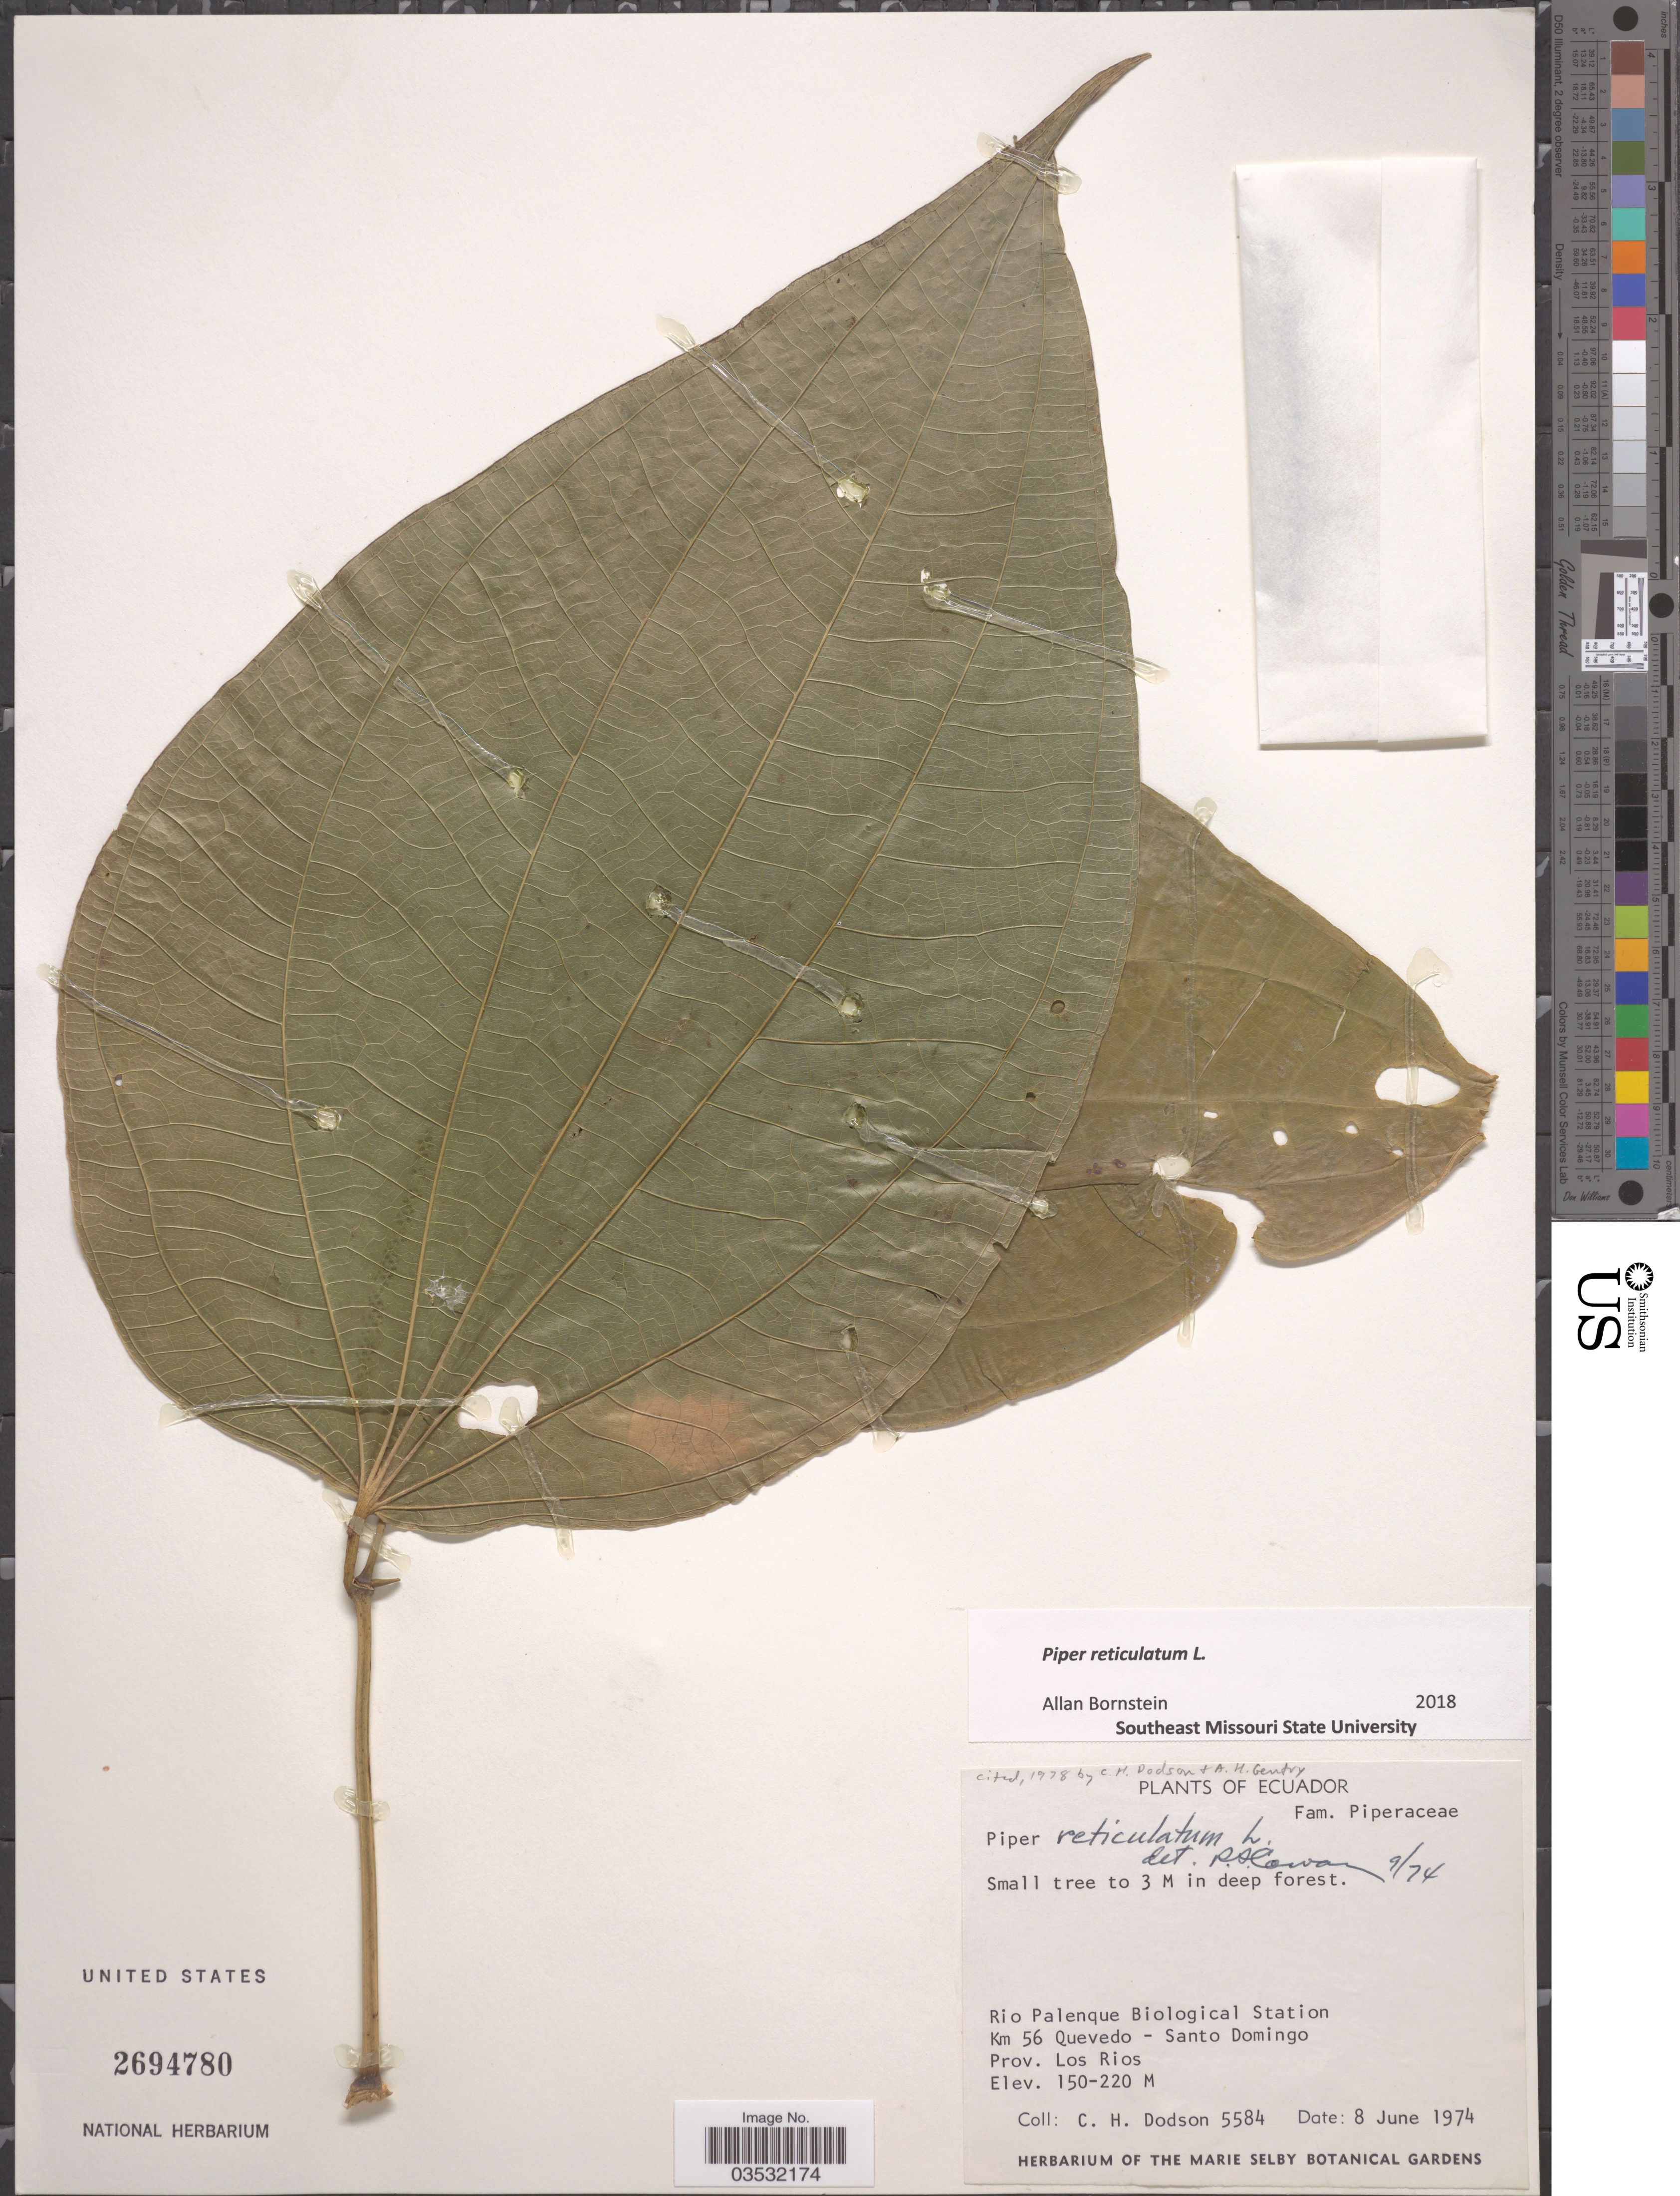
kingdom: Plantae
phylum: Tracheophyta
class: Magnoliopsida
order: Piperales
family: Piperaceae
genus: Piper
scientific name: Piper reticulatum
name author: L.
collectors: C. H. Dodson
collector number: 5584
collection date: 1974-06-08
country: Ecuador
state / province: Los Ríos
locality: Rio Palenque Biological Station. Km 56 Quevedo - Santo Domingo.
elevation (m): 150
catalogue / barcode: US 2694780